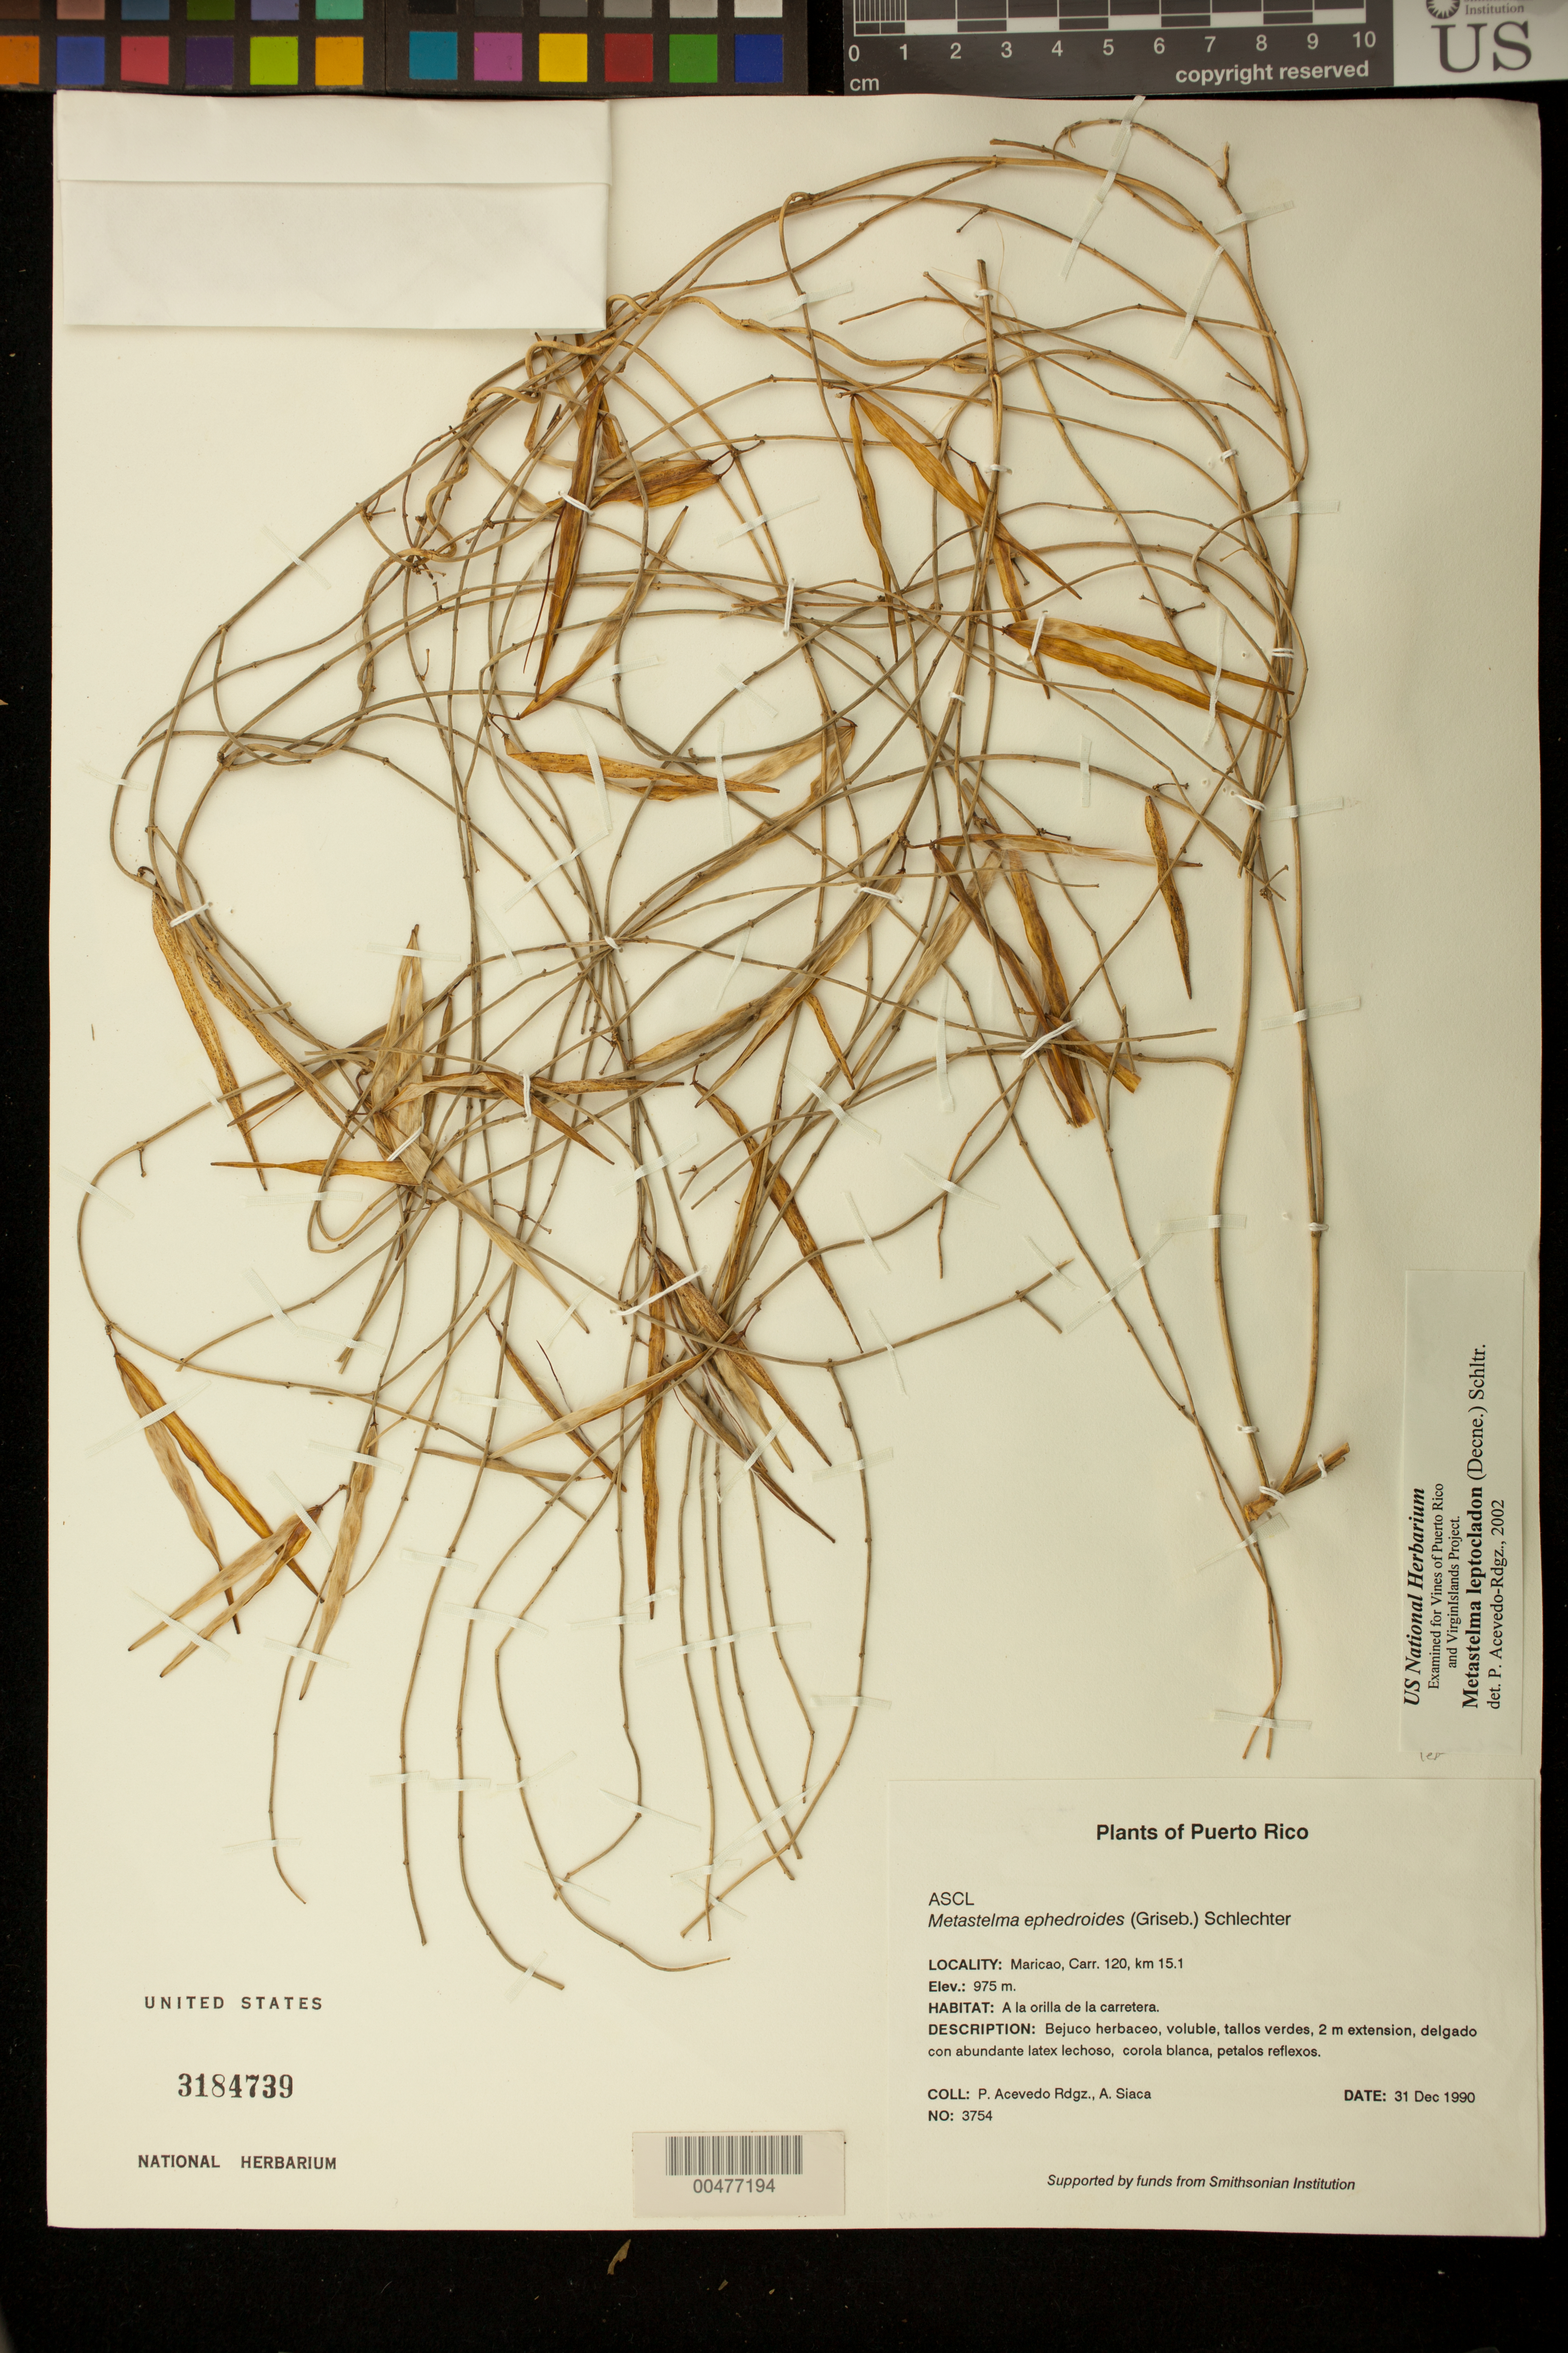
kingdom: Plantae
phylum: Tracheophyta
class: Magnoliopsida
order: Gentianales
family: Apocynaceae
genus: Metastelma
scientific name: Metastelma leptocladum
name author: (Decne.) Schltr.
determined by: Acevedo-Rodríguez, P., (BOT), Smithsonian Institution - National Museum of Natural History (UNITED STATES)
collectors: P. Acevedo-Rodr. & A. Siaca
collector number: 3754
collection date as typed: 31 Dec 1990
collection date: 1990-12-31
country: Puerto Rico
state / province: Maricao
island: Puerto Rico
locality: Maricao, Carr. 120, km 15.1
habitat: A la orilla de la carretera.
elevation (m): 975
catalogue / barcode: US 3184739